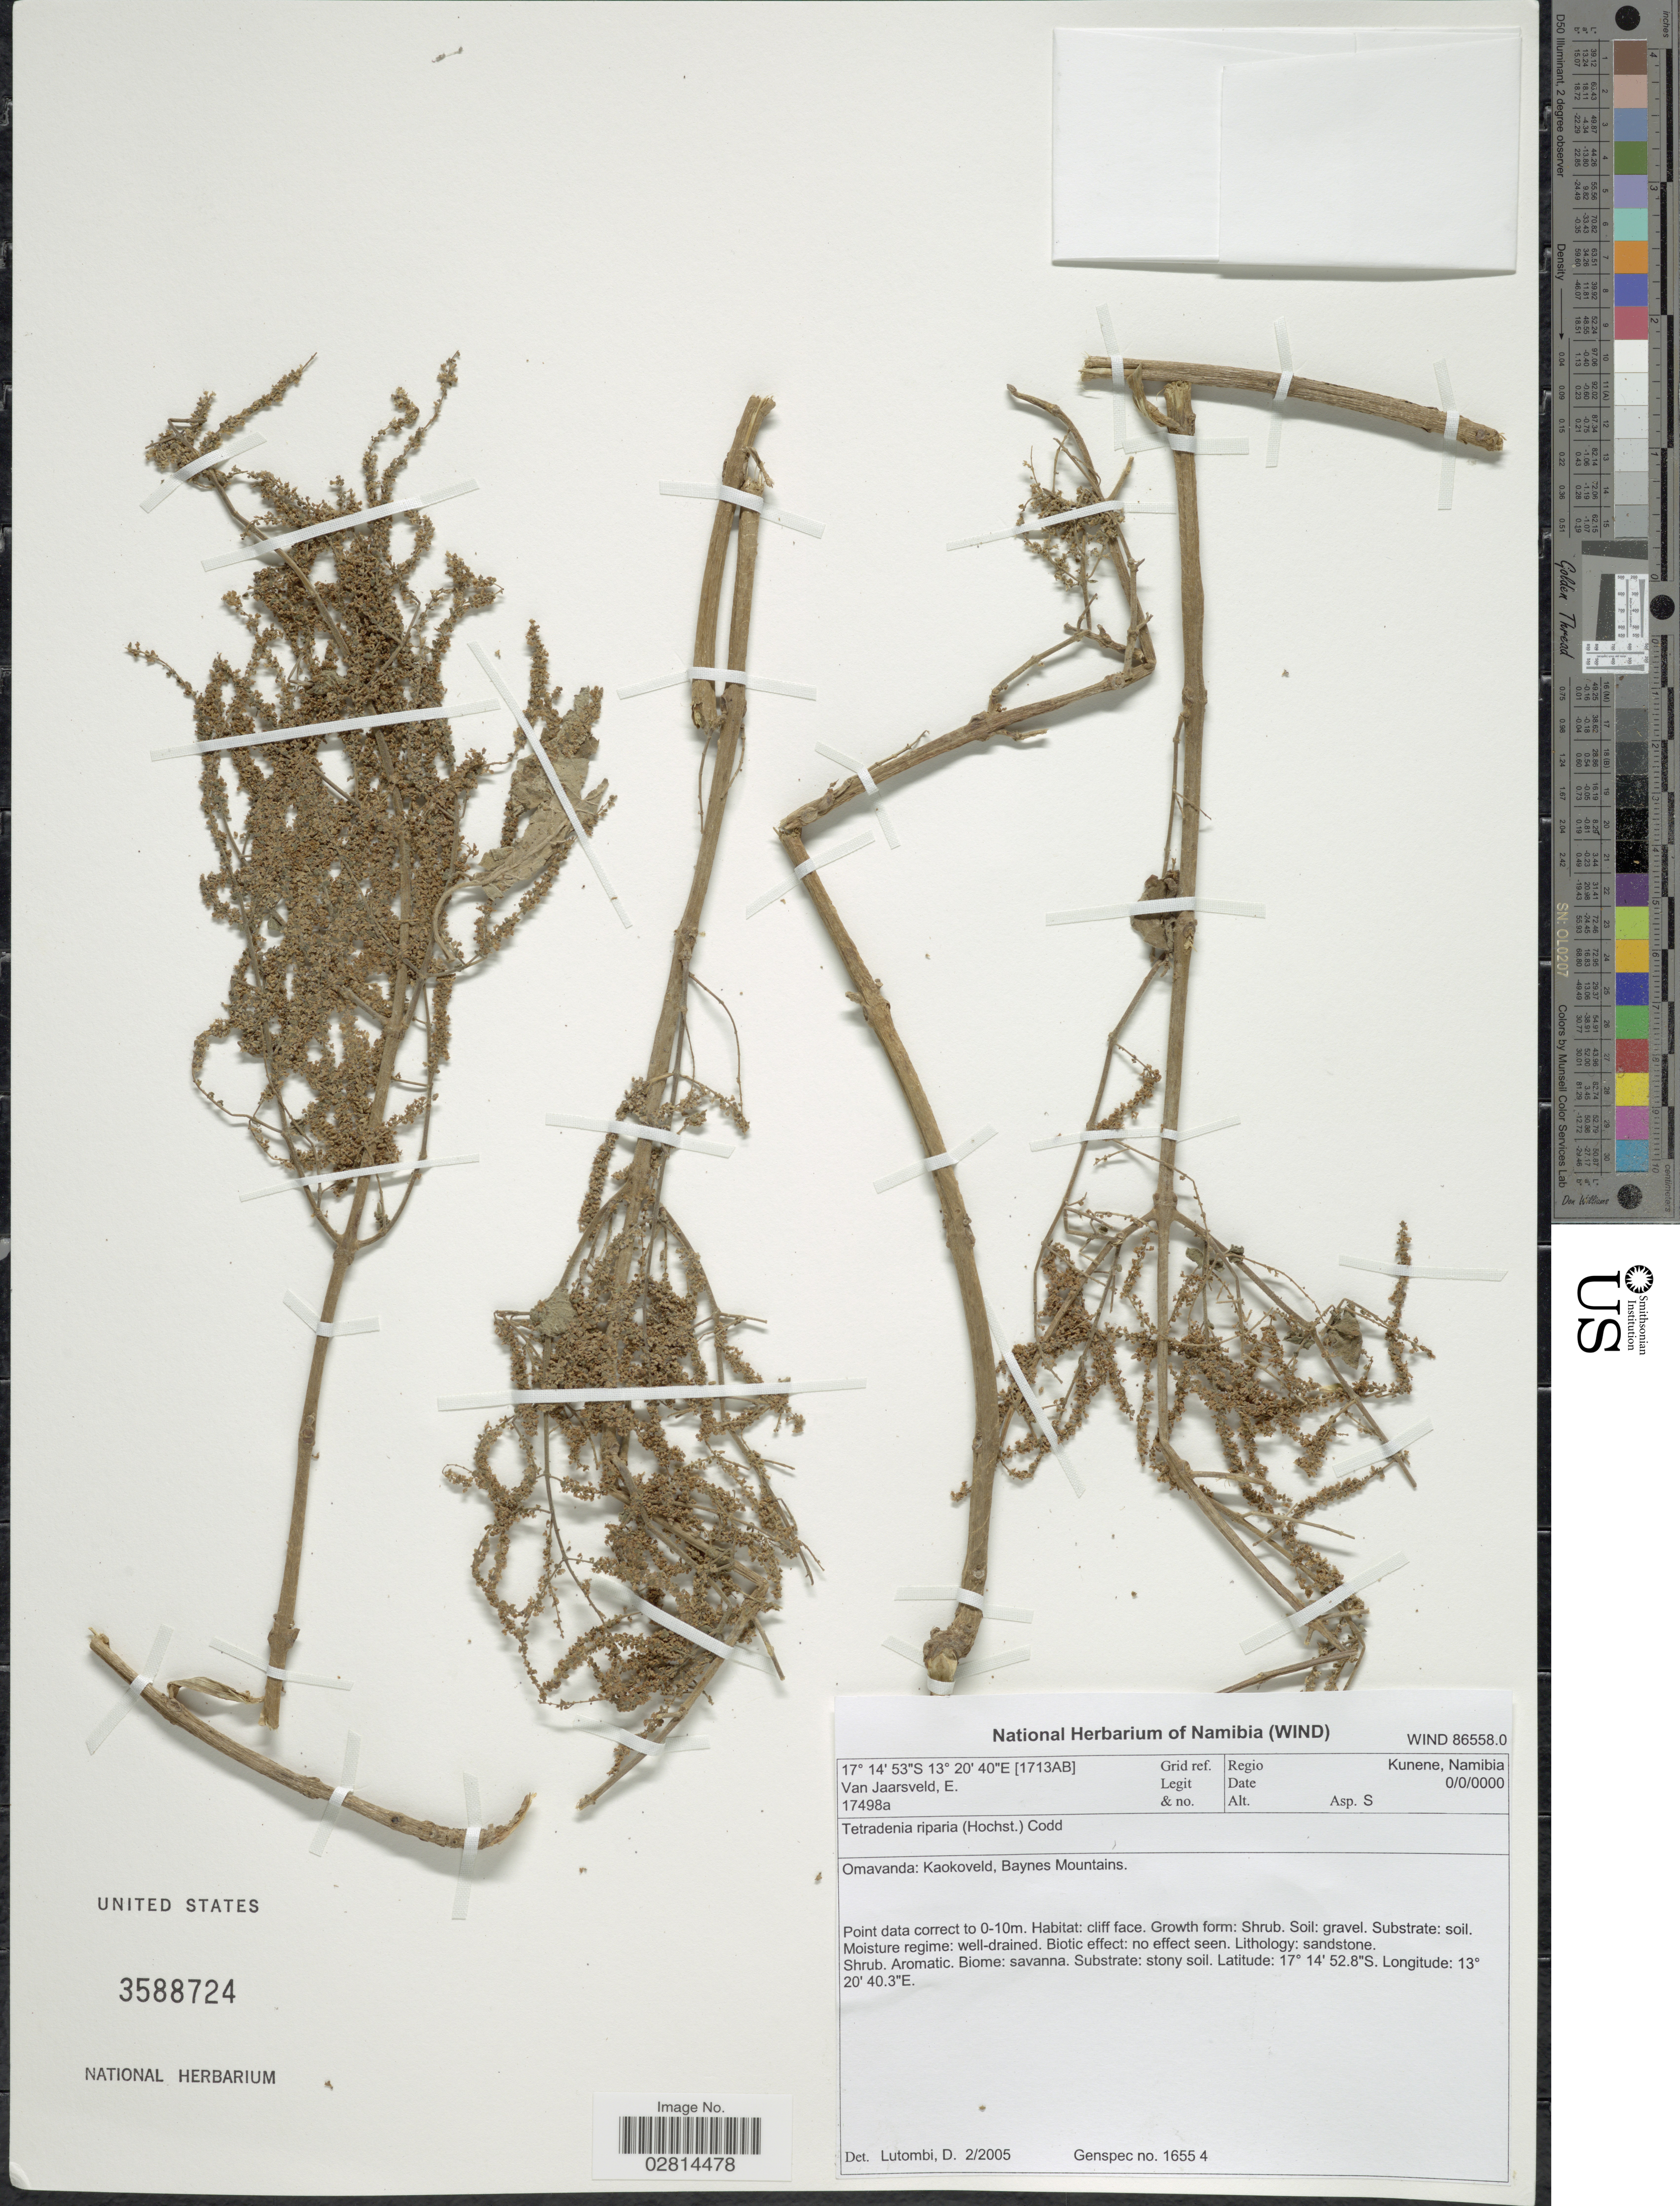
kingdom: Plantae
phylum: Tracheophyta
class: Magnoliopsida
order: Lamiales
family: Lamiaceae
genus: Tetradenia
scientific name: Tetradenia riparia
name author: (Hochst.) Codd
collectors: E. van Jaarsveld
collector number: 17498a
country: Namibia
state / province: Kunene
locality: [1713AB] Grid ref. Regio Kunene. Omavanda: Kaokoveld, Baynes Mountains.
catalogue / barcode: US 3588724